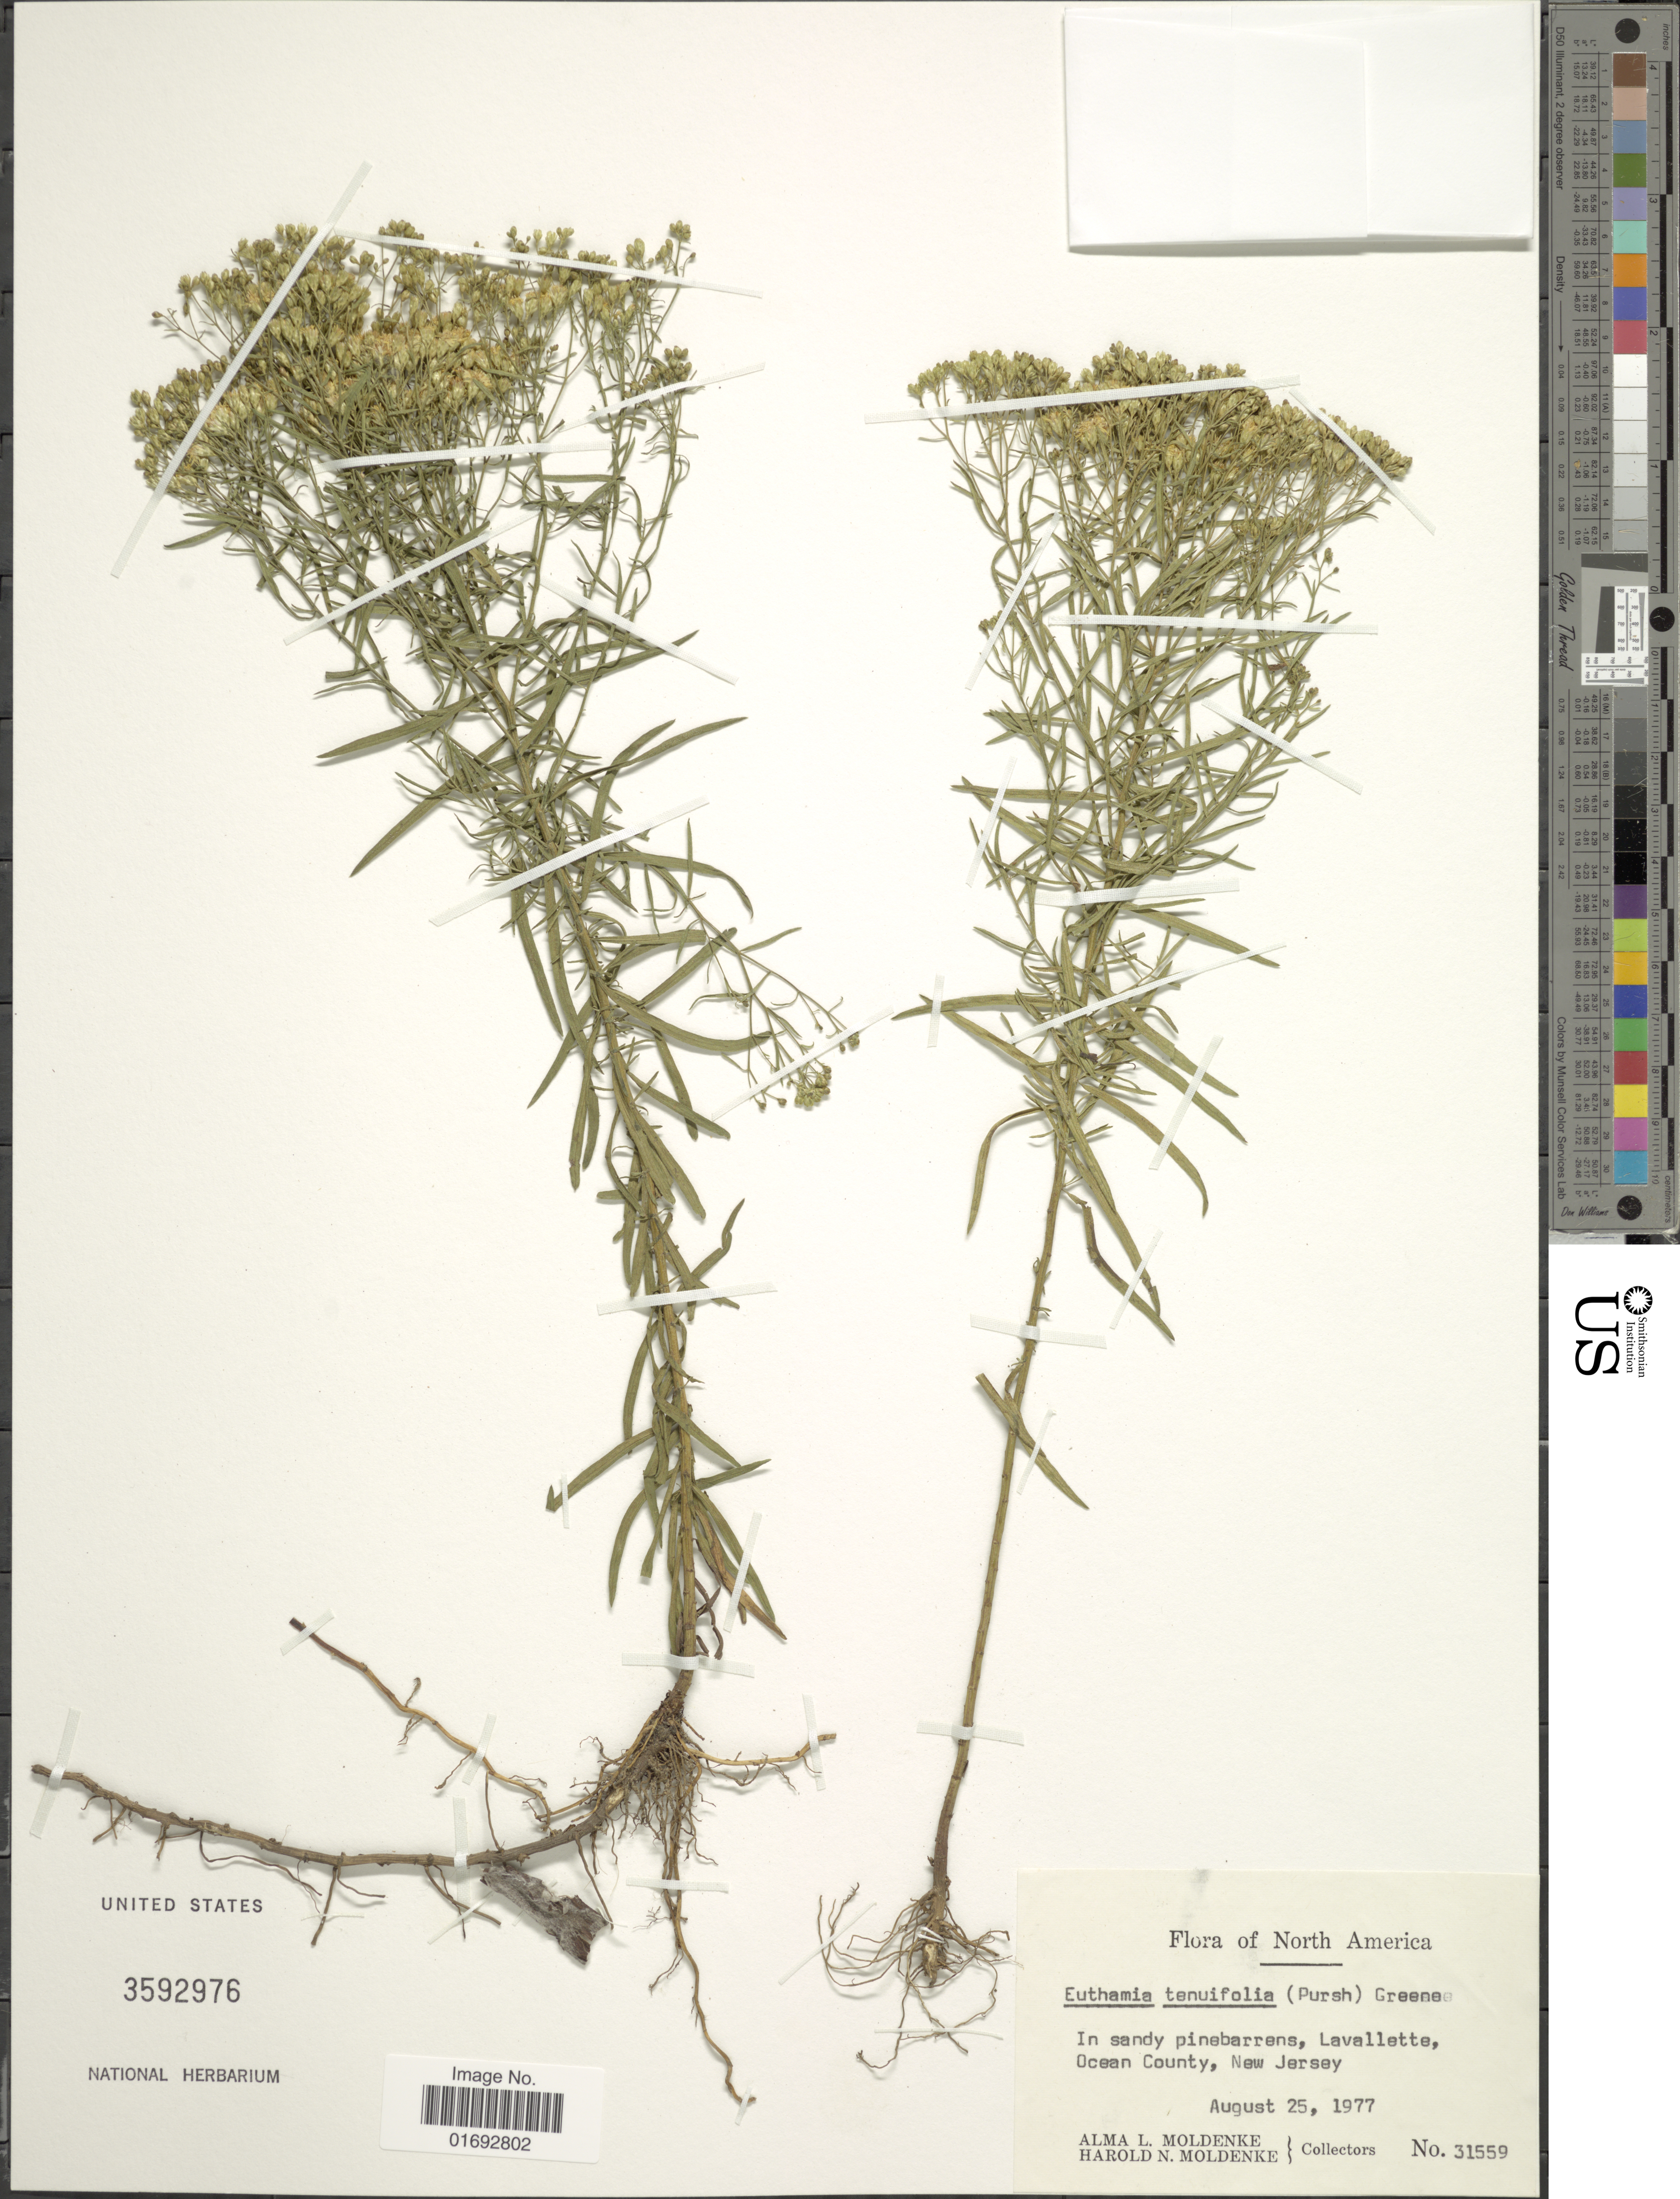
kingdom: Plantae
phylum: Tracheophyta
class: Magnoliopsida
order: Asterales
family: Asteraceae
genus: Euthamia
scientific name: Euthamia tenuifolia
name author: (Pursh) Nutt.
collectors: A. L. Moldenke & H. N. Moldenke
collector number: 31559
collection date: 1977-08-25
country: United States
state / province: New Jersey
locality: North America, Lavallette, Ocean County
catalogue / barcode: US 3592976